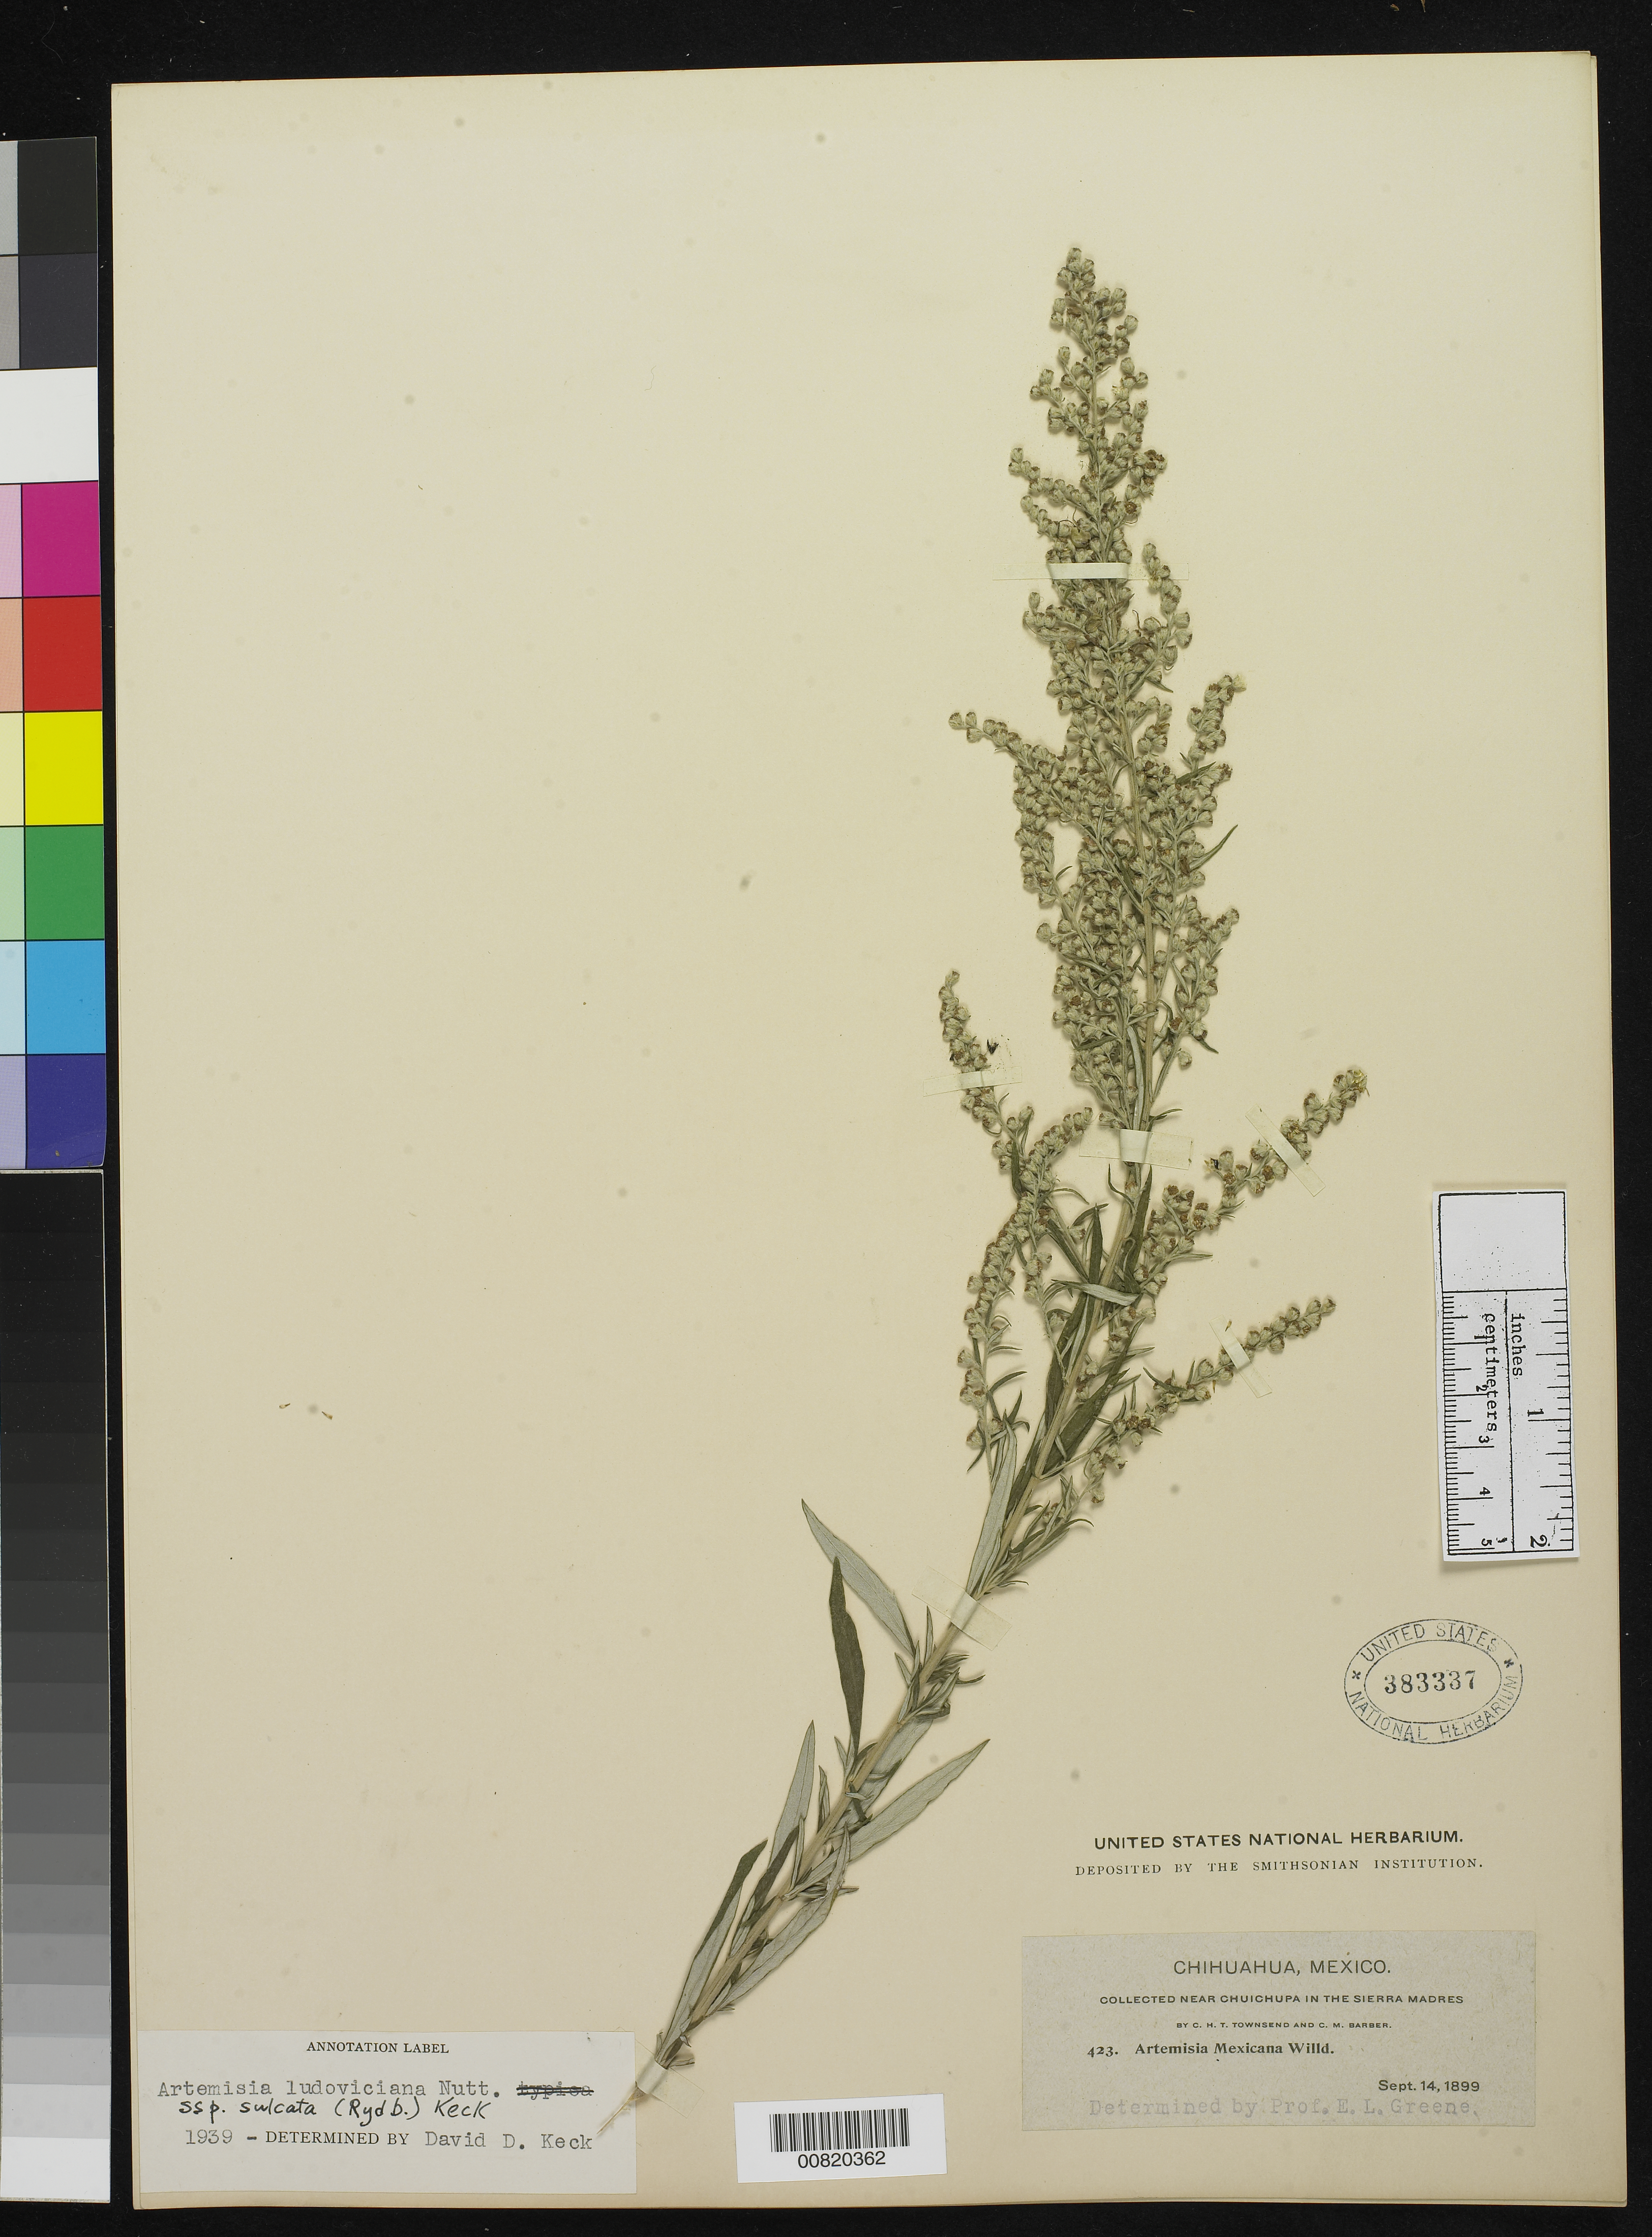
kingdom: Plantae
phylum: Tracheophyta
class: Magnoliopsida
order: Asterales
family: Asteraceae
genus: Artemisia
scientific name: Artemisia ludoviciana subsp. sulcata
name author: (Rydb.) D.D. Keck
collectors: C. H. T. Townsend & C. Barber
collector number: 423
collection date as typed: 14 Sep 1899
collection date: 1899-09-14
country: Mexico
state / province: Chihuahua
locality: Near Chuichupa in the Sierra Madre, Chihuahua.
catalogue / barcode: US 383337